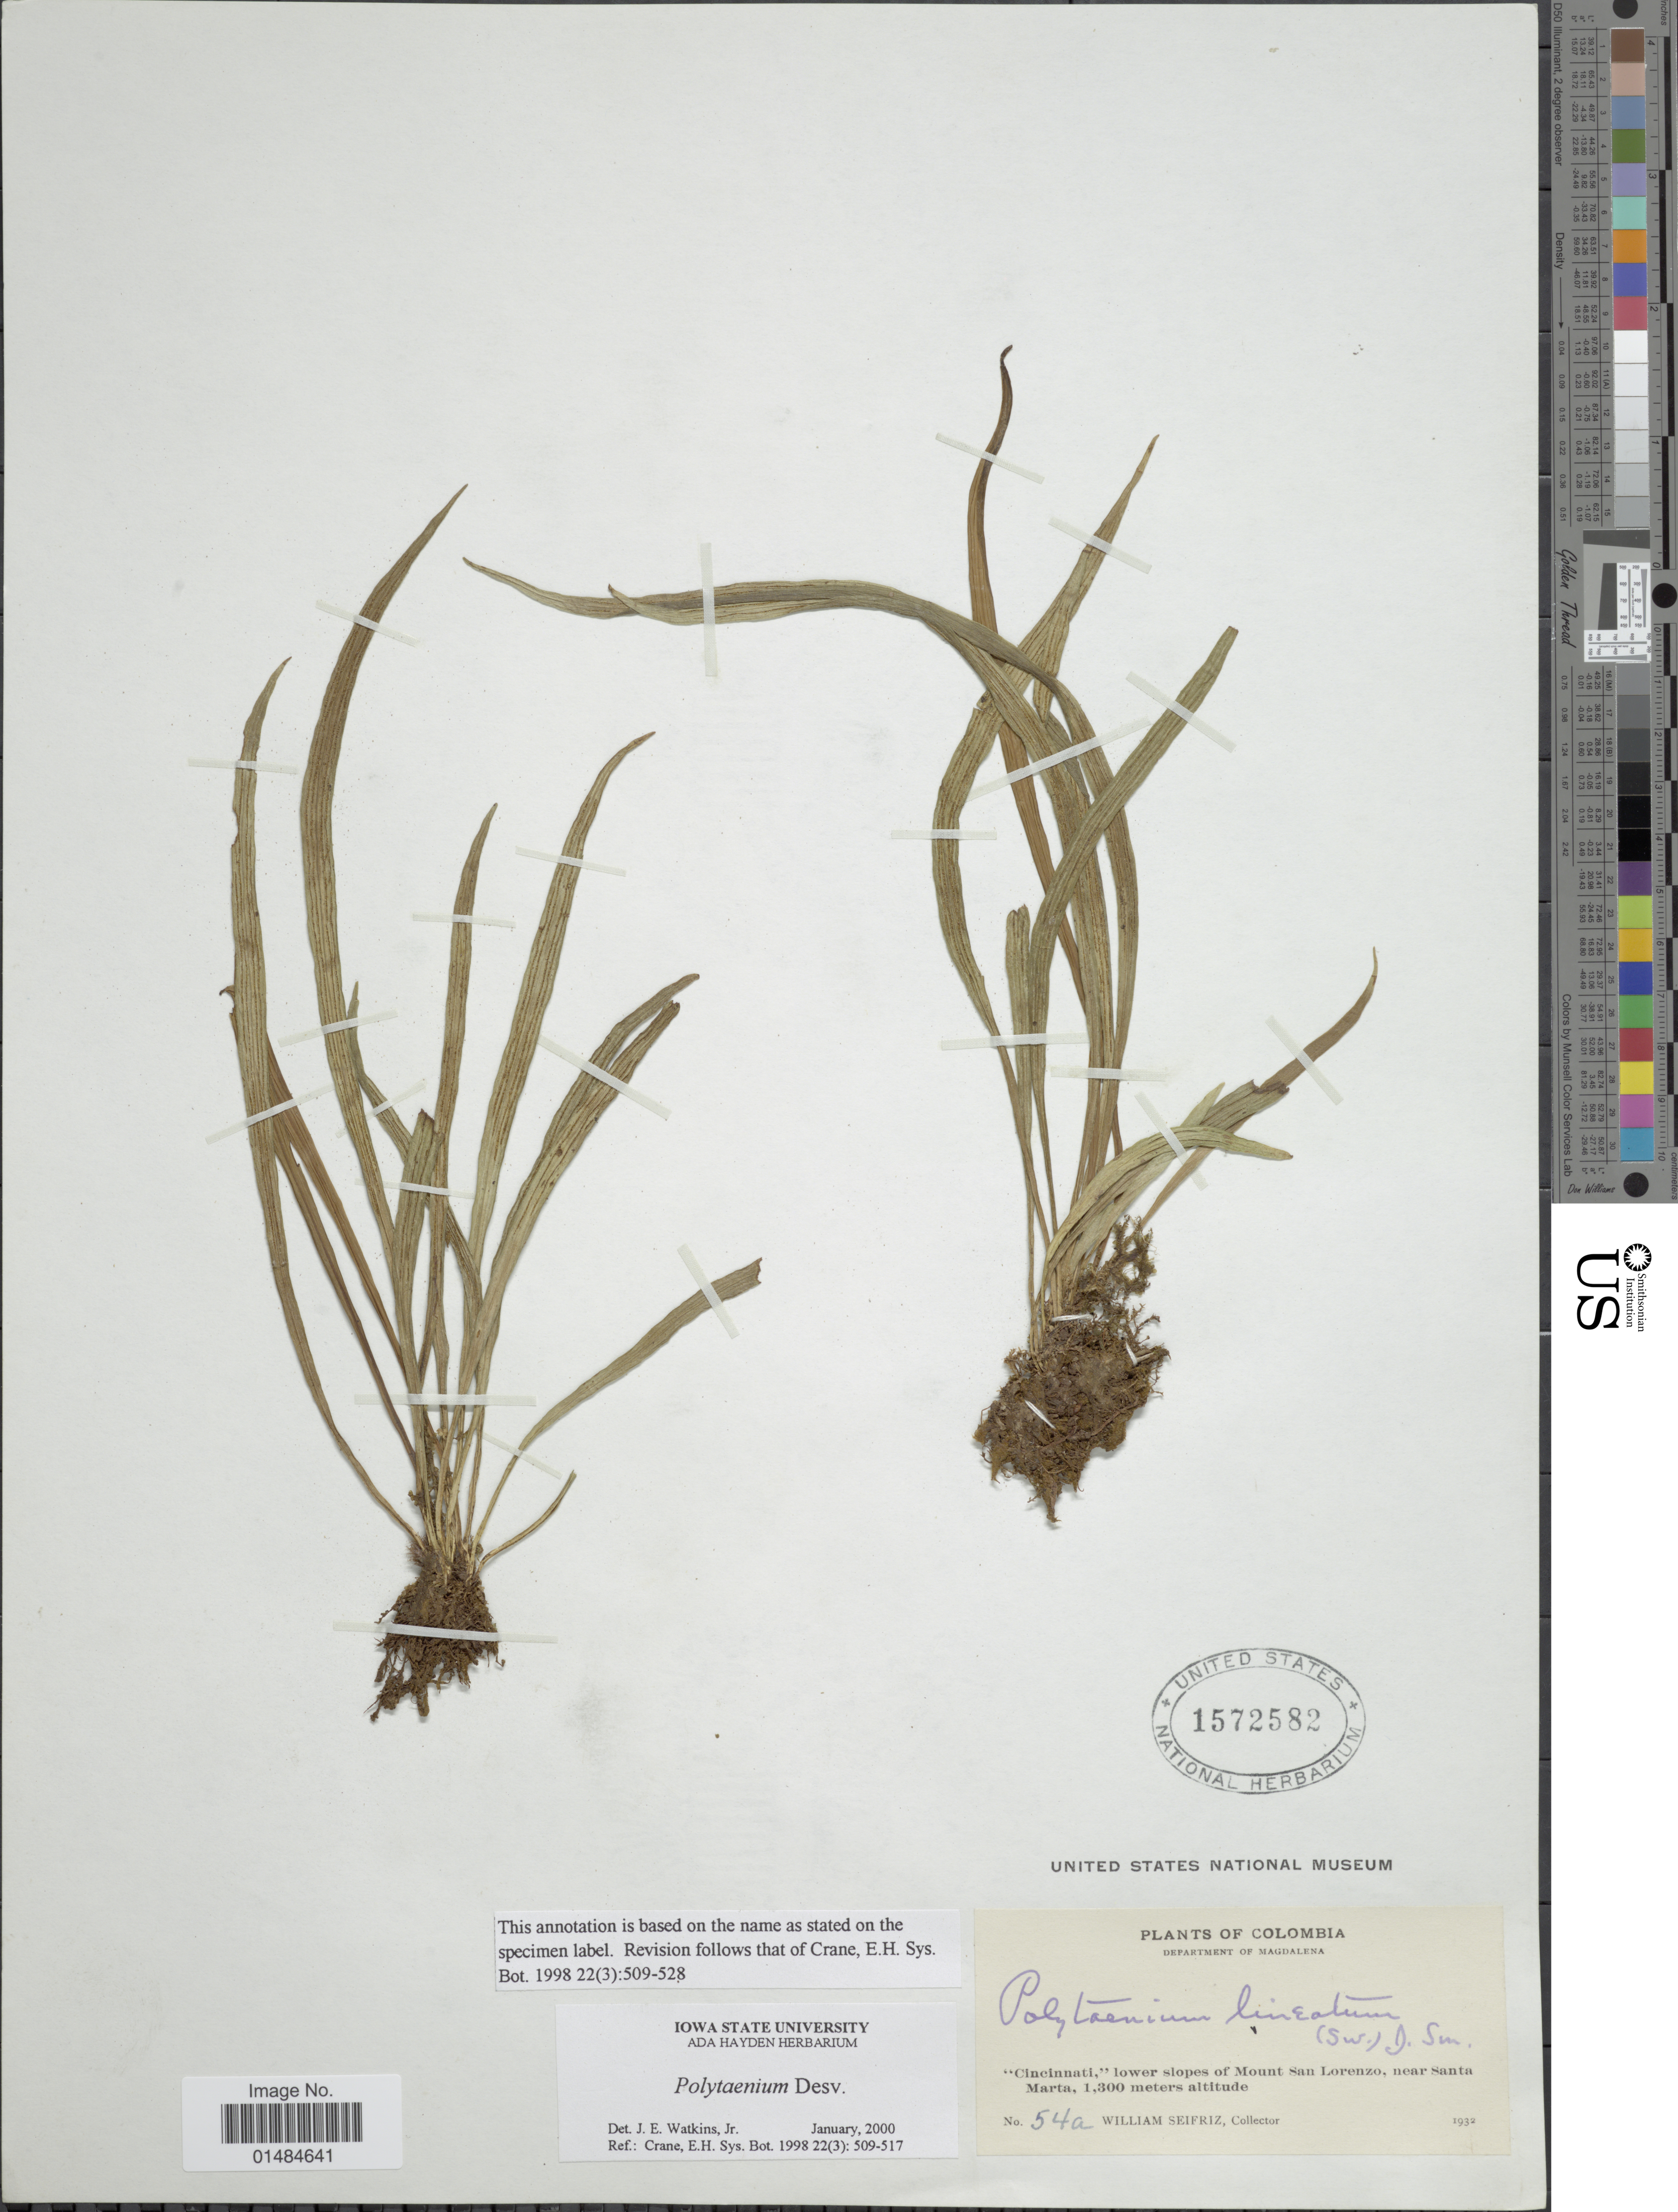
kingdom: Plantae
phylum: Tracheophyta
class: Polypodiopsida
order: Polypodiales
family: Pteridaceae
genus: Polytaenium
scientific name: Polytaenium lineatum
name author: (Sw.) J. Sm.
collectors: W. Seifriz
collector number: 54a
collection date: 1932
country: Colombia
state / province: Magdalena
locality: Cincinnati,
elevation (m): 1300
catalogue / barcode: US 1572582